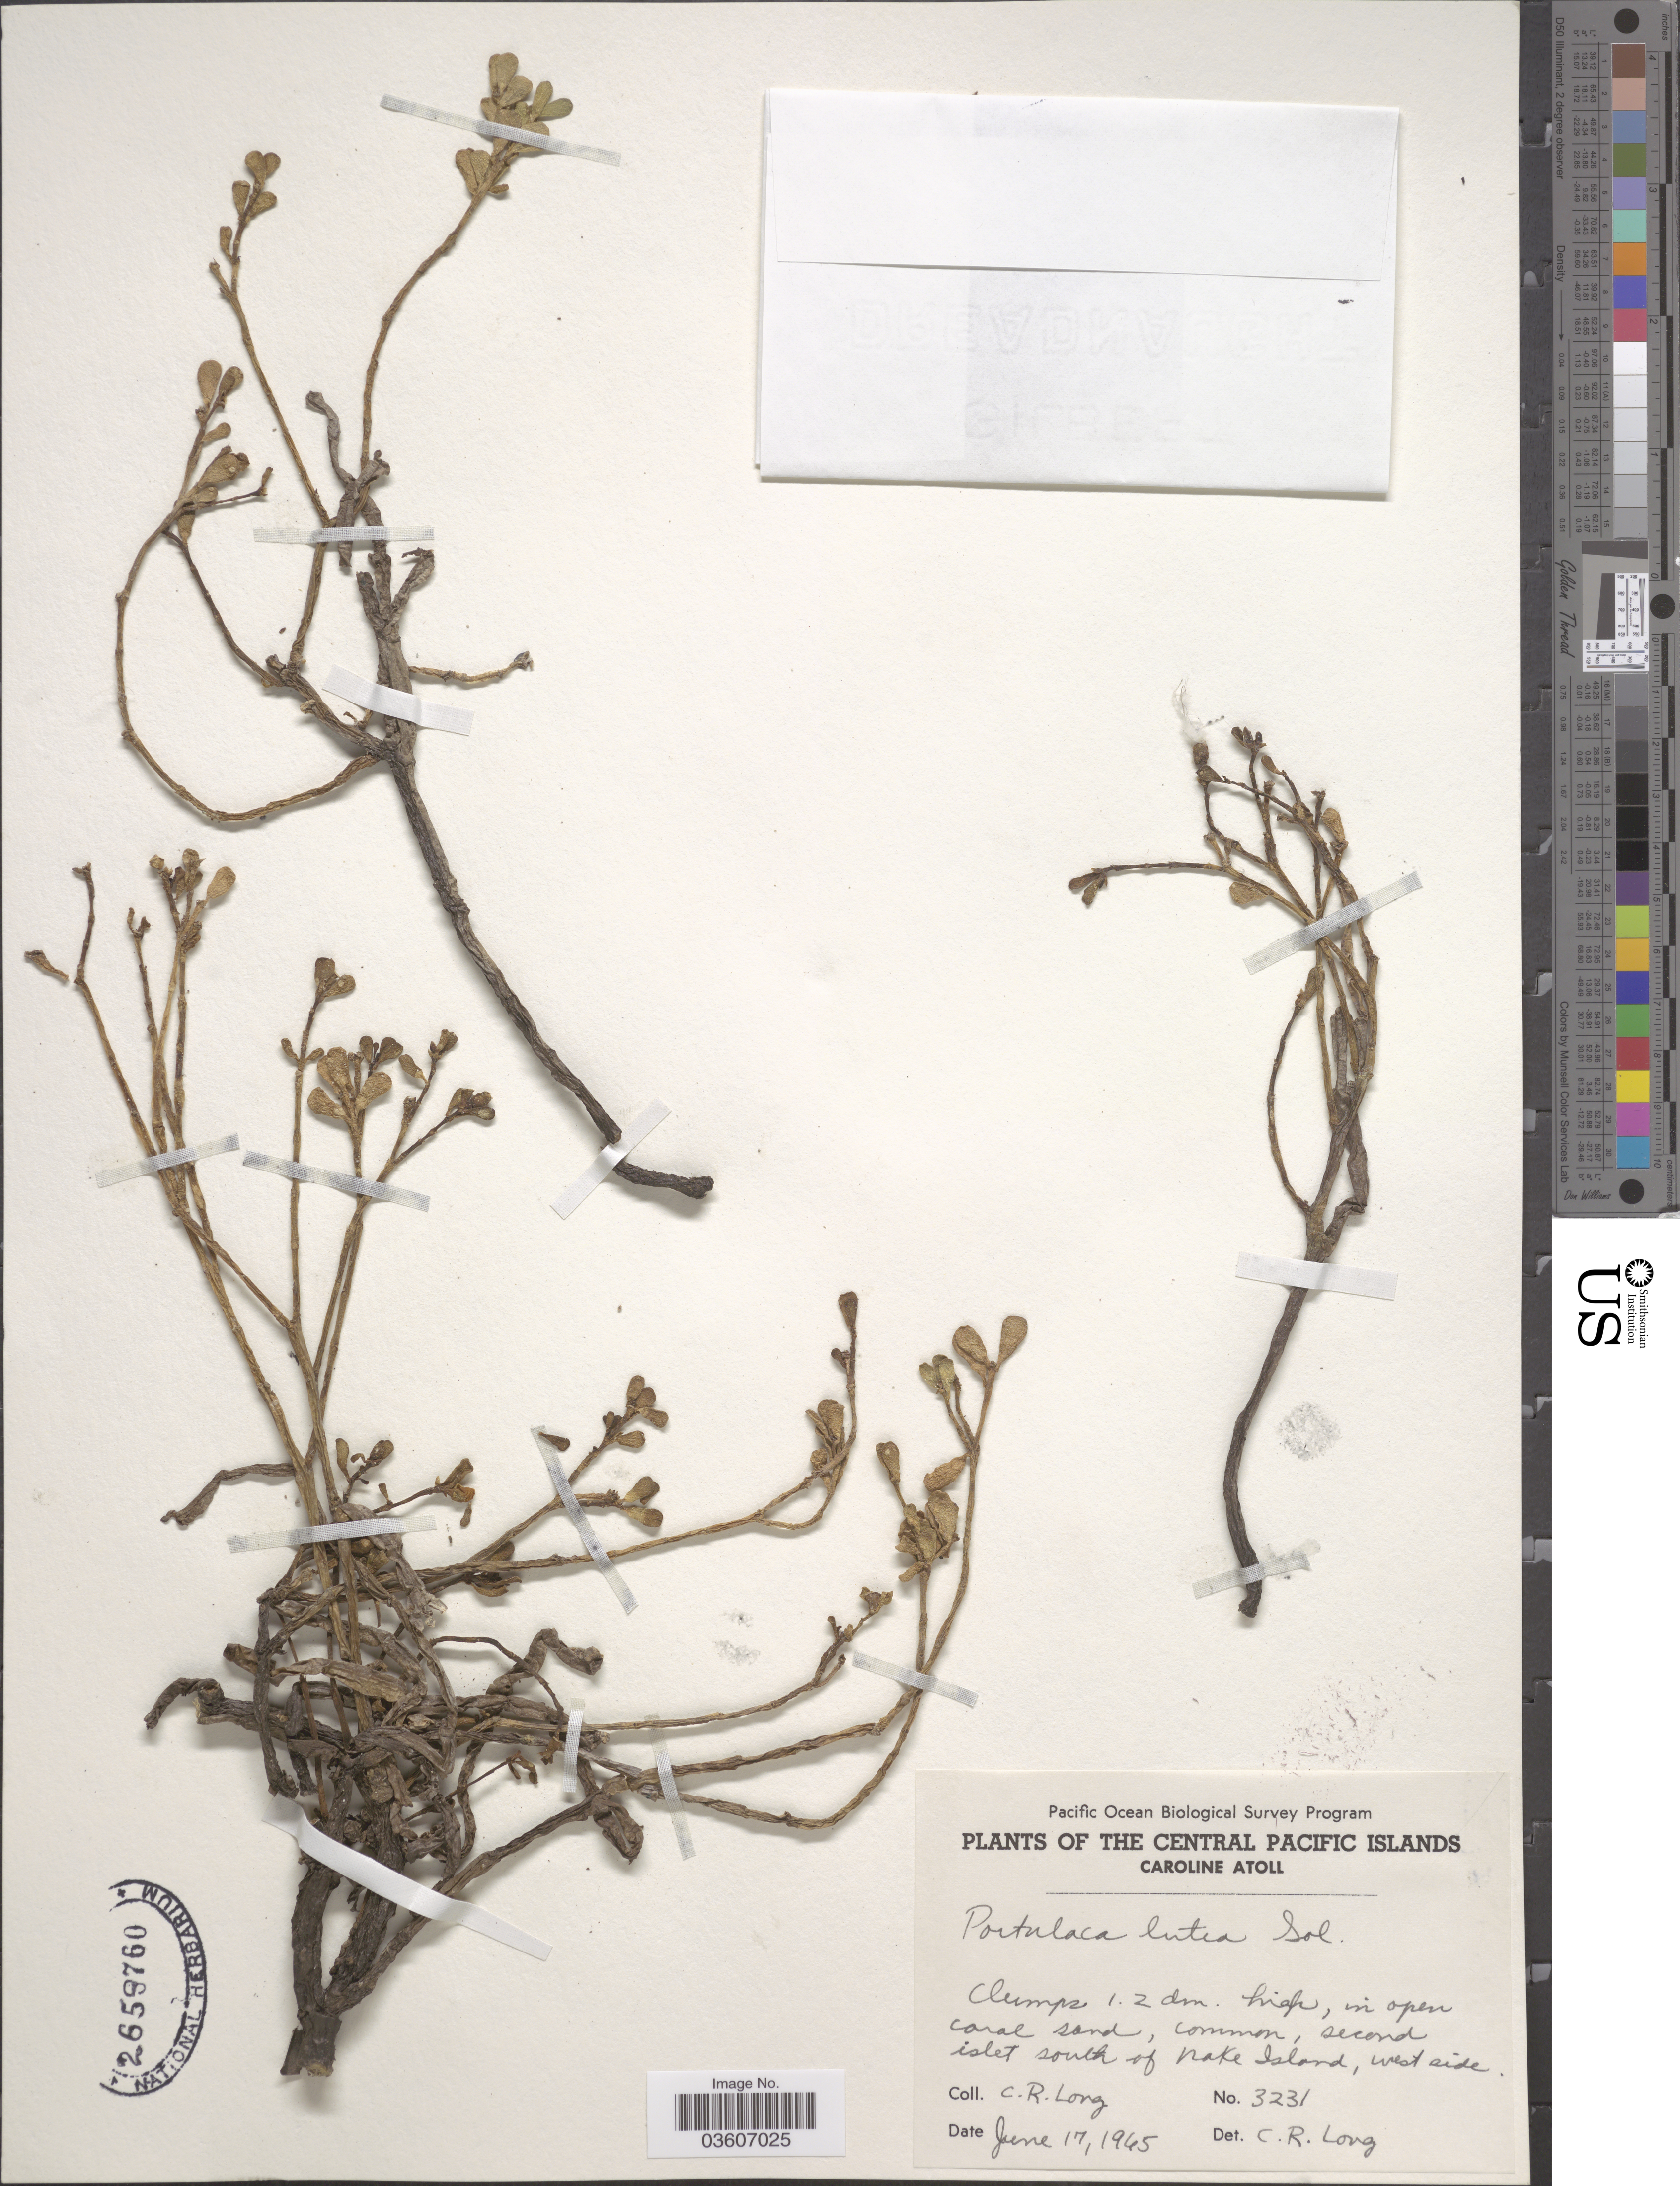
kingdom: Plantae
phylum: Tracheophyta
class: Magnoliopsida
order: Caryophyllales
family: Portulacaceae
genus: Portulaca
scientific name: Portulaca lutea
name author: Sol. ex G. Forst.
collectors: C. R. Long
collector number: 3231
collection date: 1945-06-17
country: Kiribati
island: Caroline Atoll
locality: The Central Pacific Islands. Caroline Atoll. Second islet south of Nake Island, west side.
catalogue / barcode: US 2658760